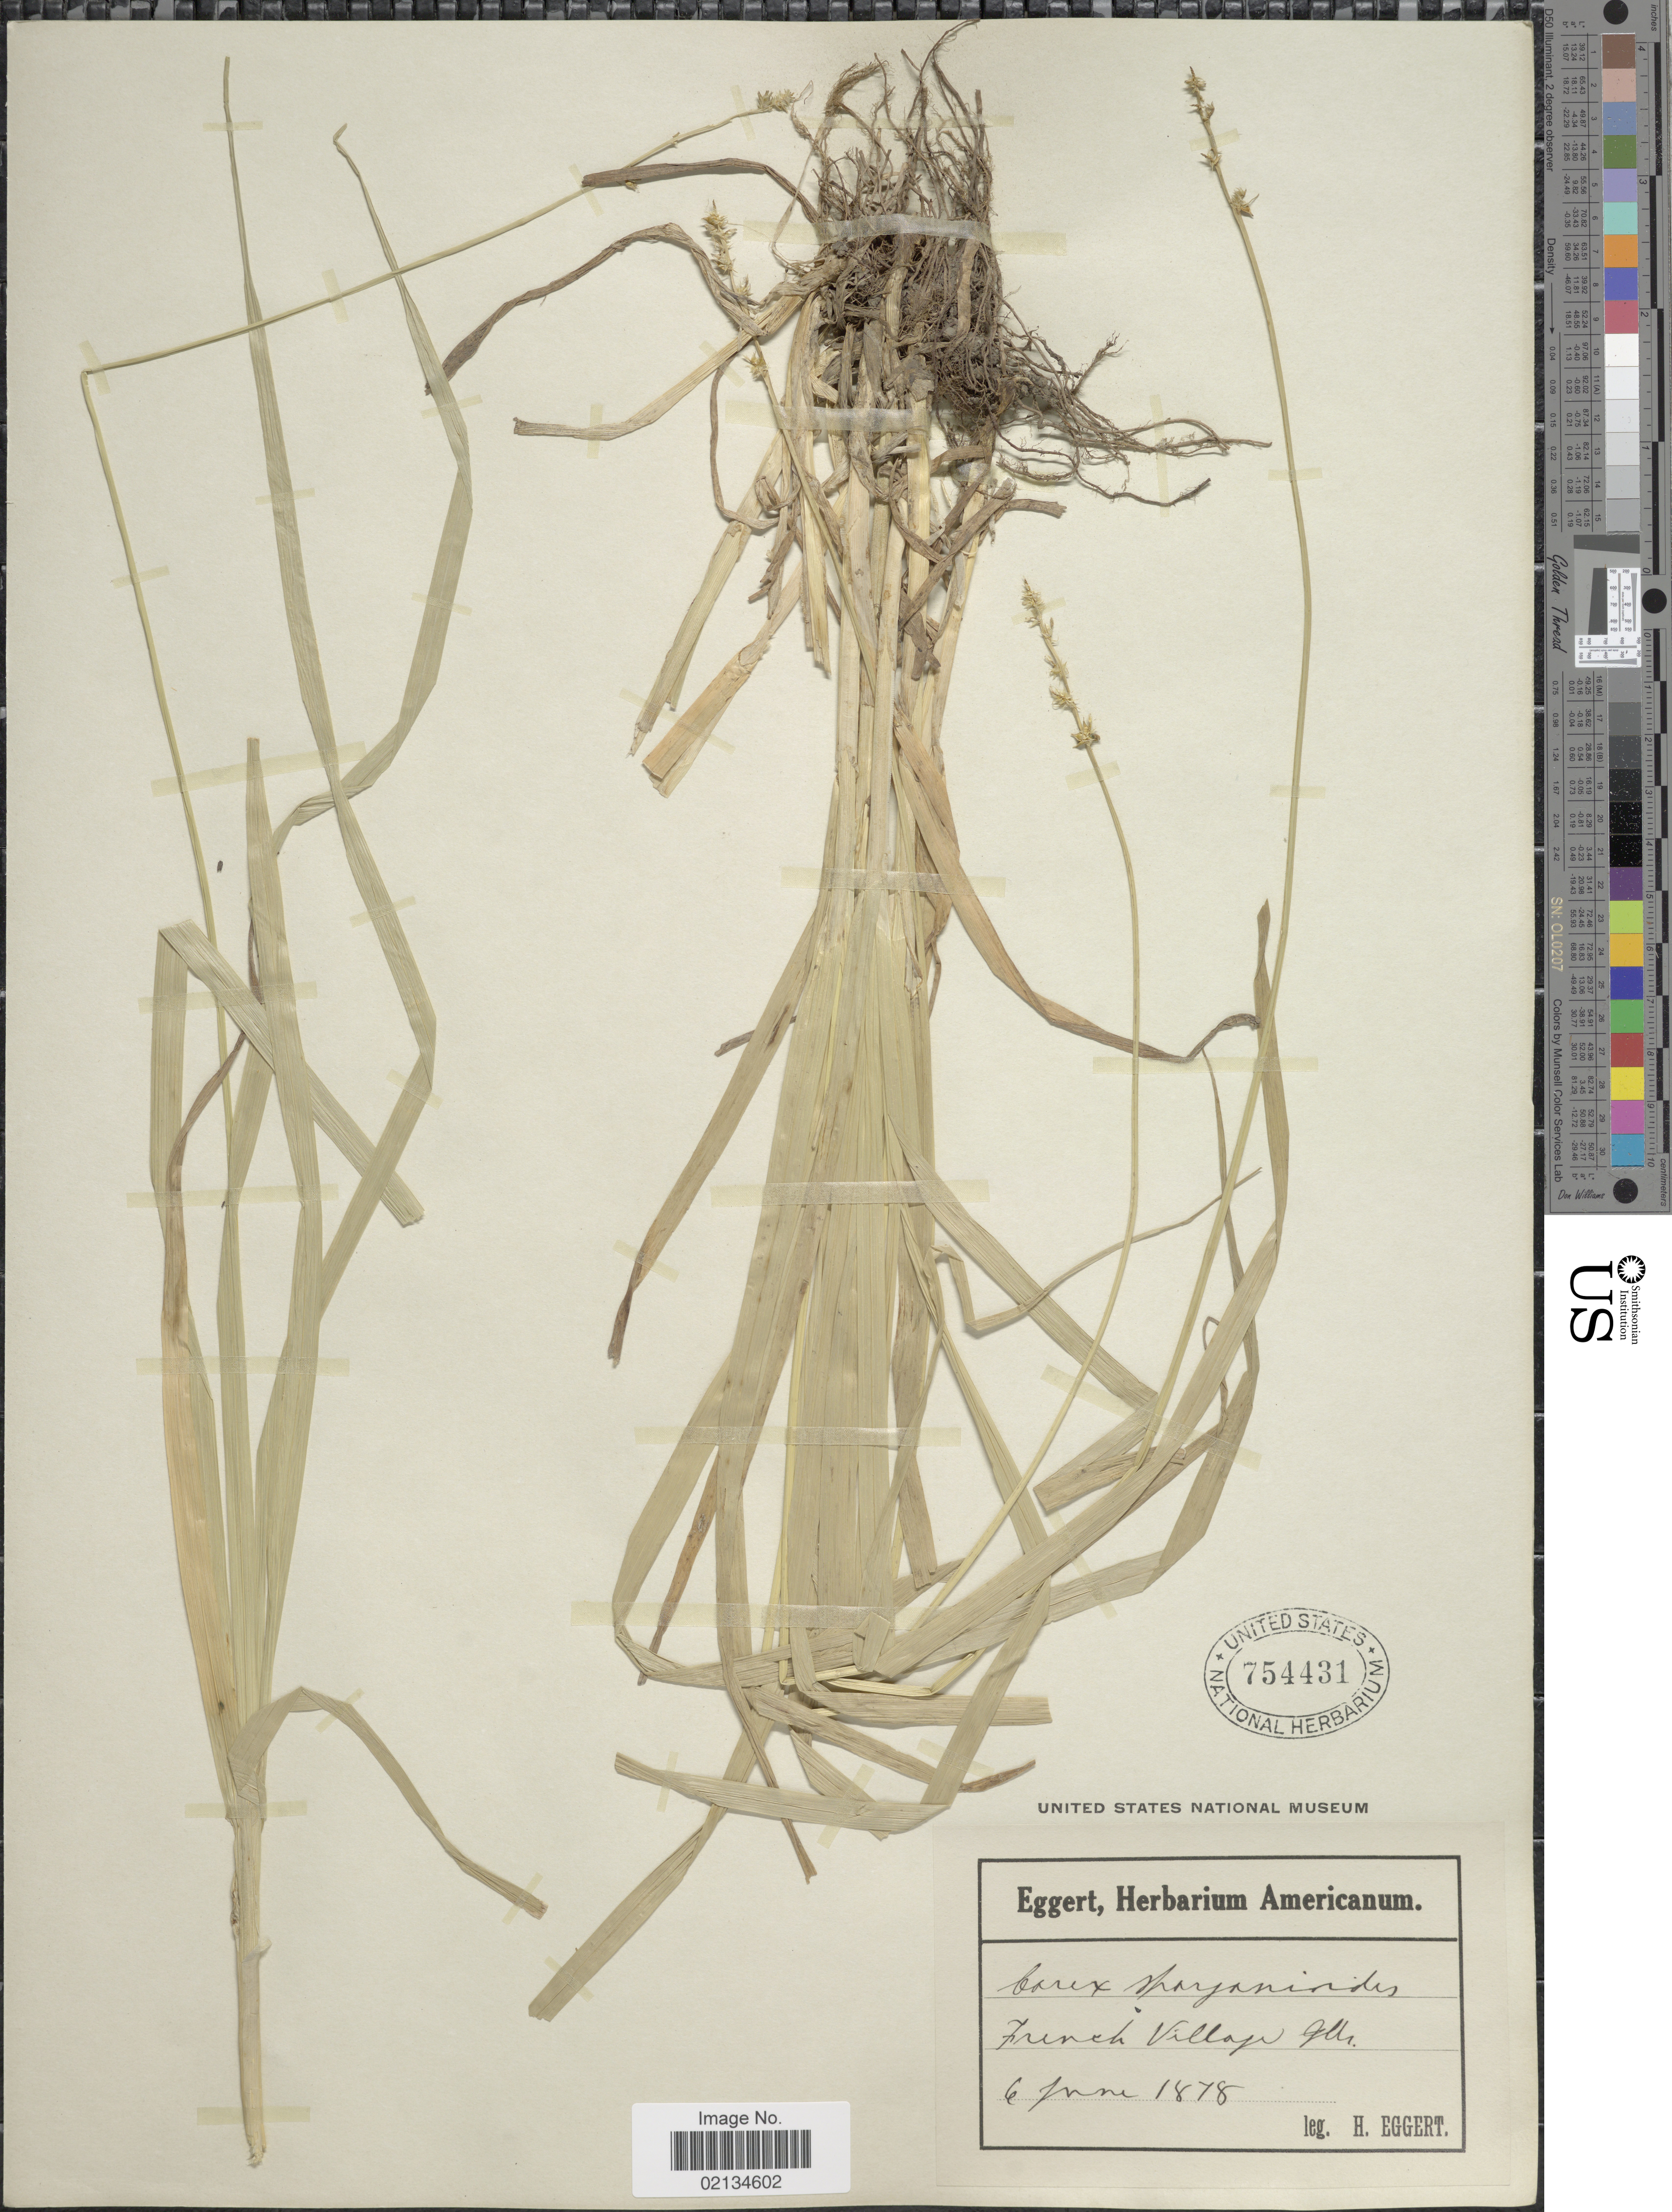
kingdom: Plantae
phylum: Tracheophyta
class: Liliopsida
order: Poales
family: Cyperaceae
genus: Carex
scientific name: Carex sparganioides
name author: Muhl. ex Willd.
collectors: H. Eggert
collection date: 1878-06-06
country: United States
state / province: Illinois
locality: French Village.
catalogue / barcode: US 754431